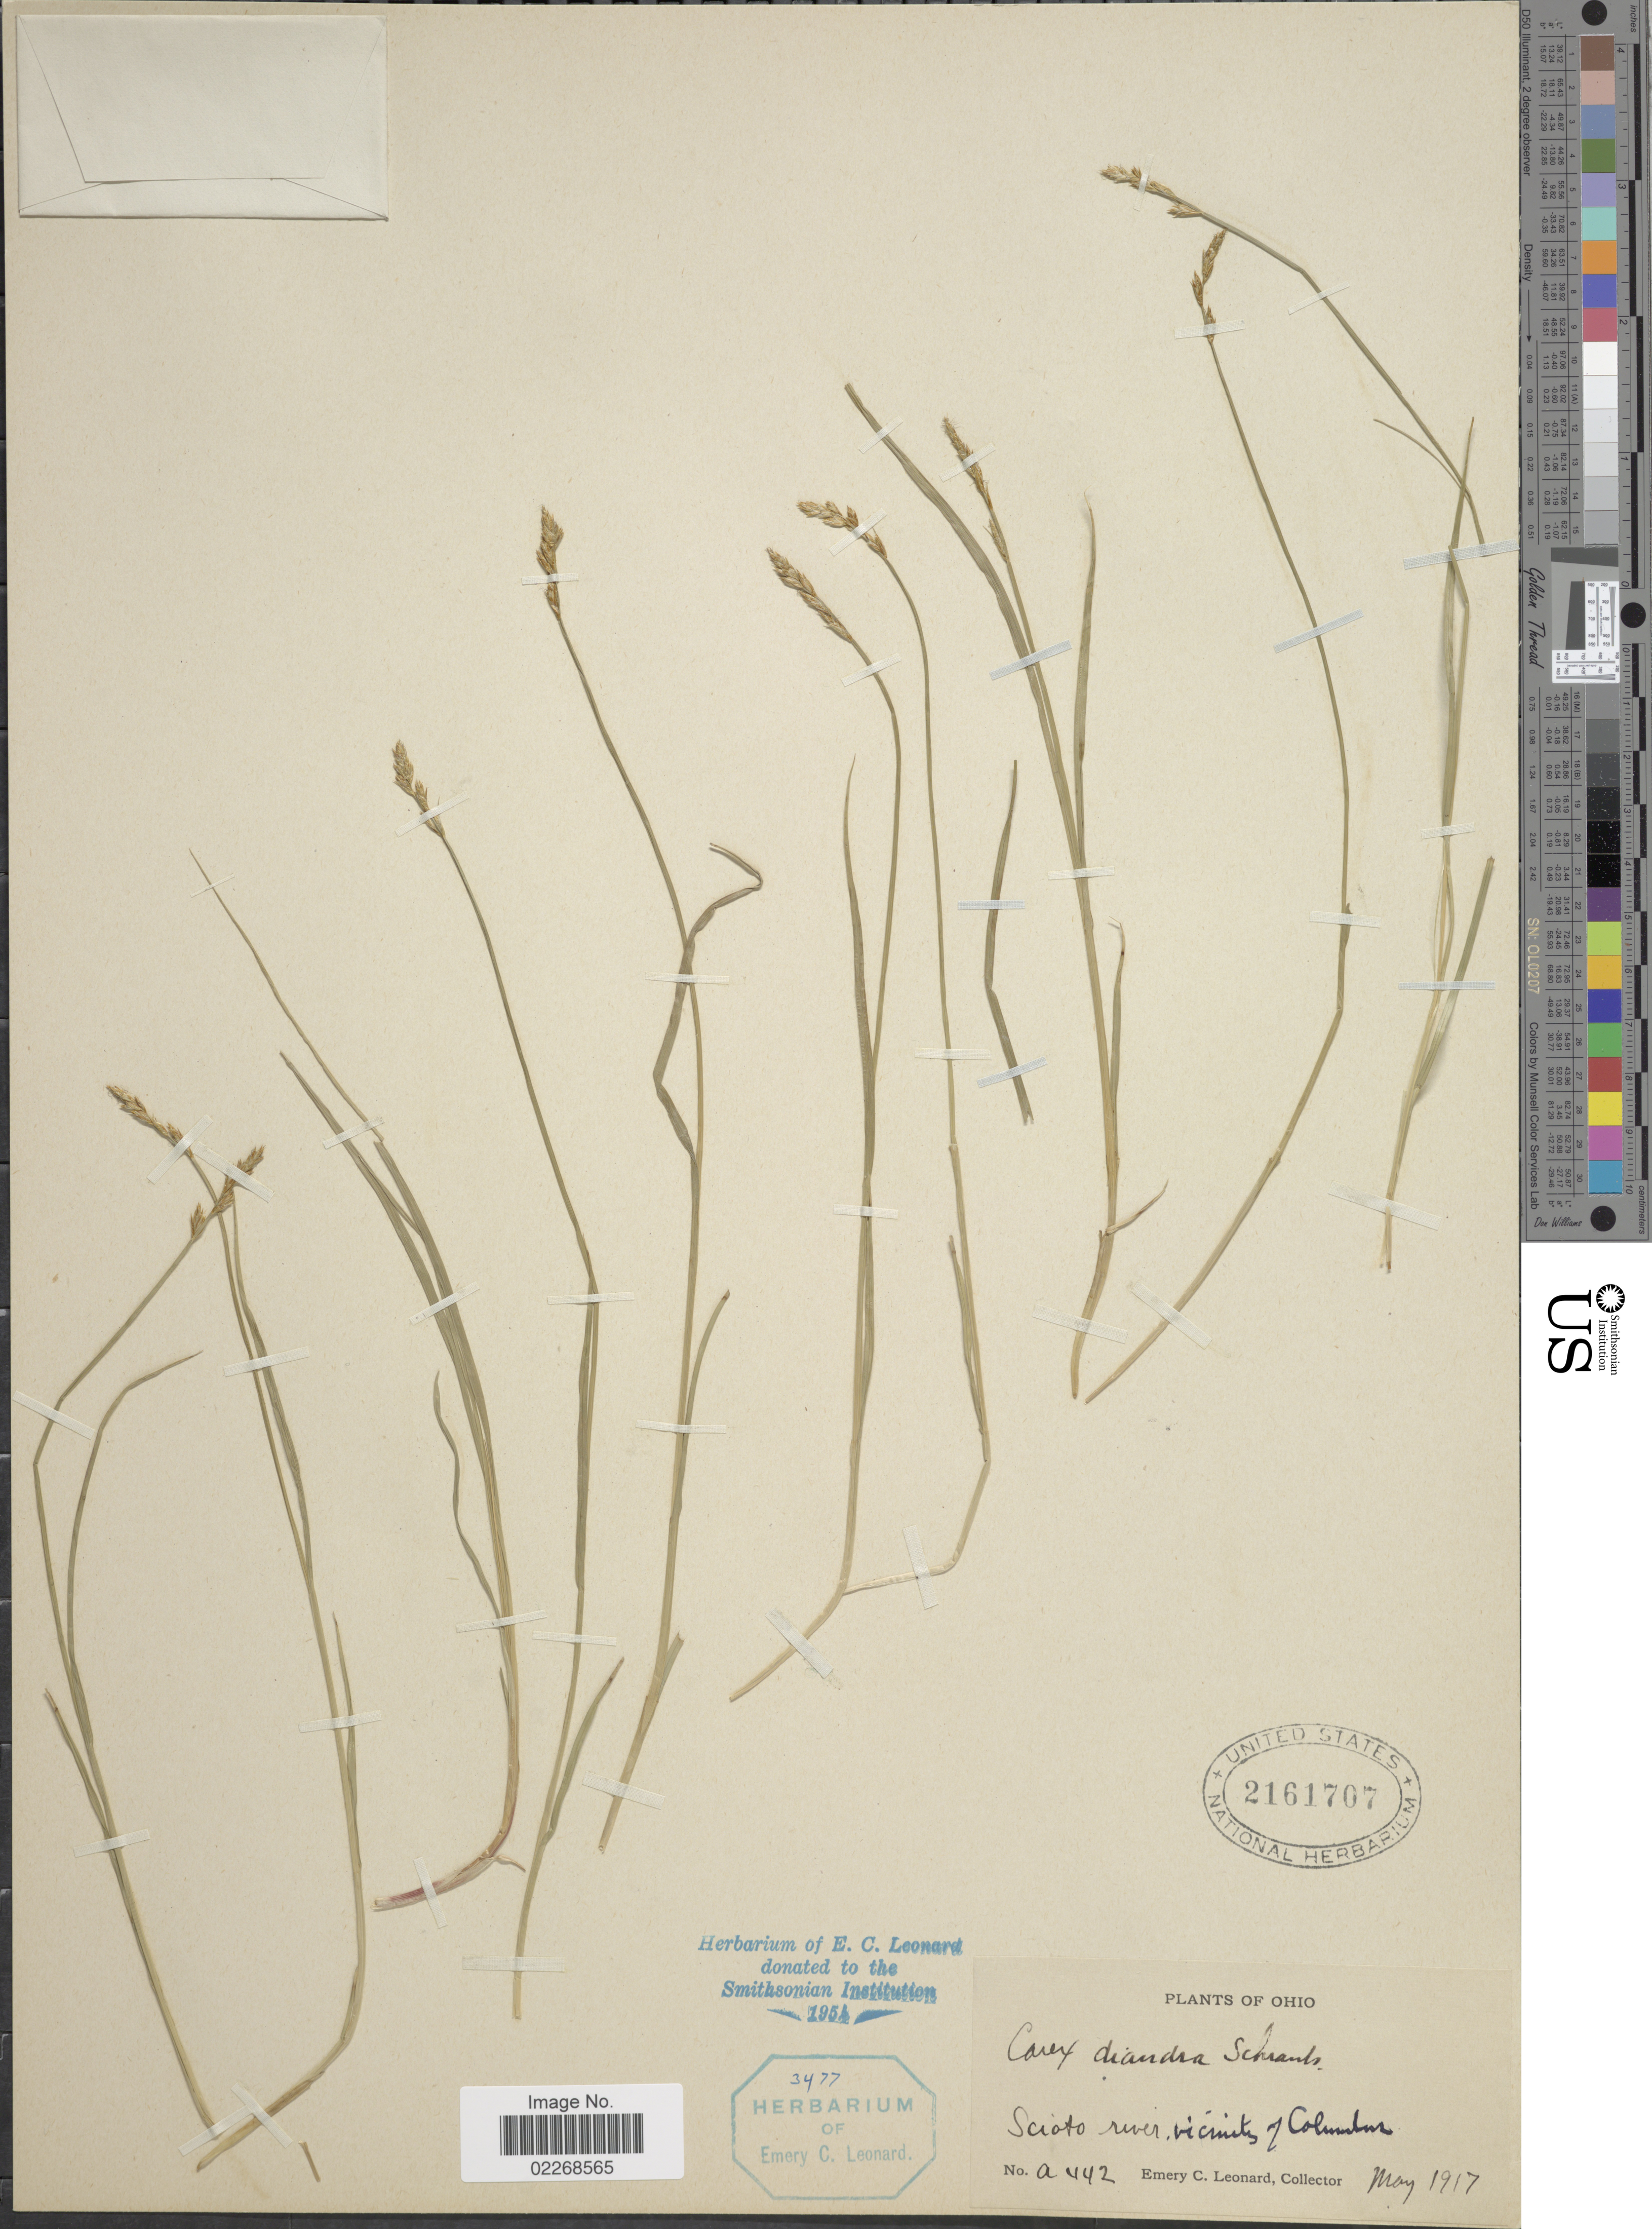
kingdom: Plantae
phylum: Tracheophyta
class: Liliopsida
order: Poales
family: Cyperaceae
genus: Carex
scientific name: Carex diandra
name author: Schrank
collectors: E. C. Leonard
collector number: A442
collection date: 1917-05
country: United States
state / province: Ohio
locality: Scioto river, vicinituy of Columbus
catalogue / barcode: US 2161707